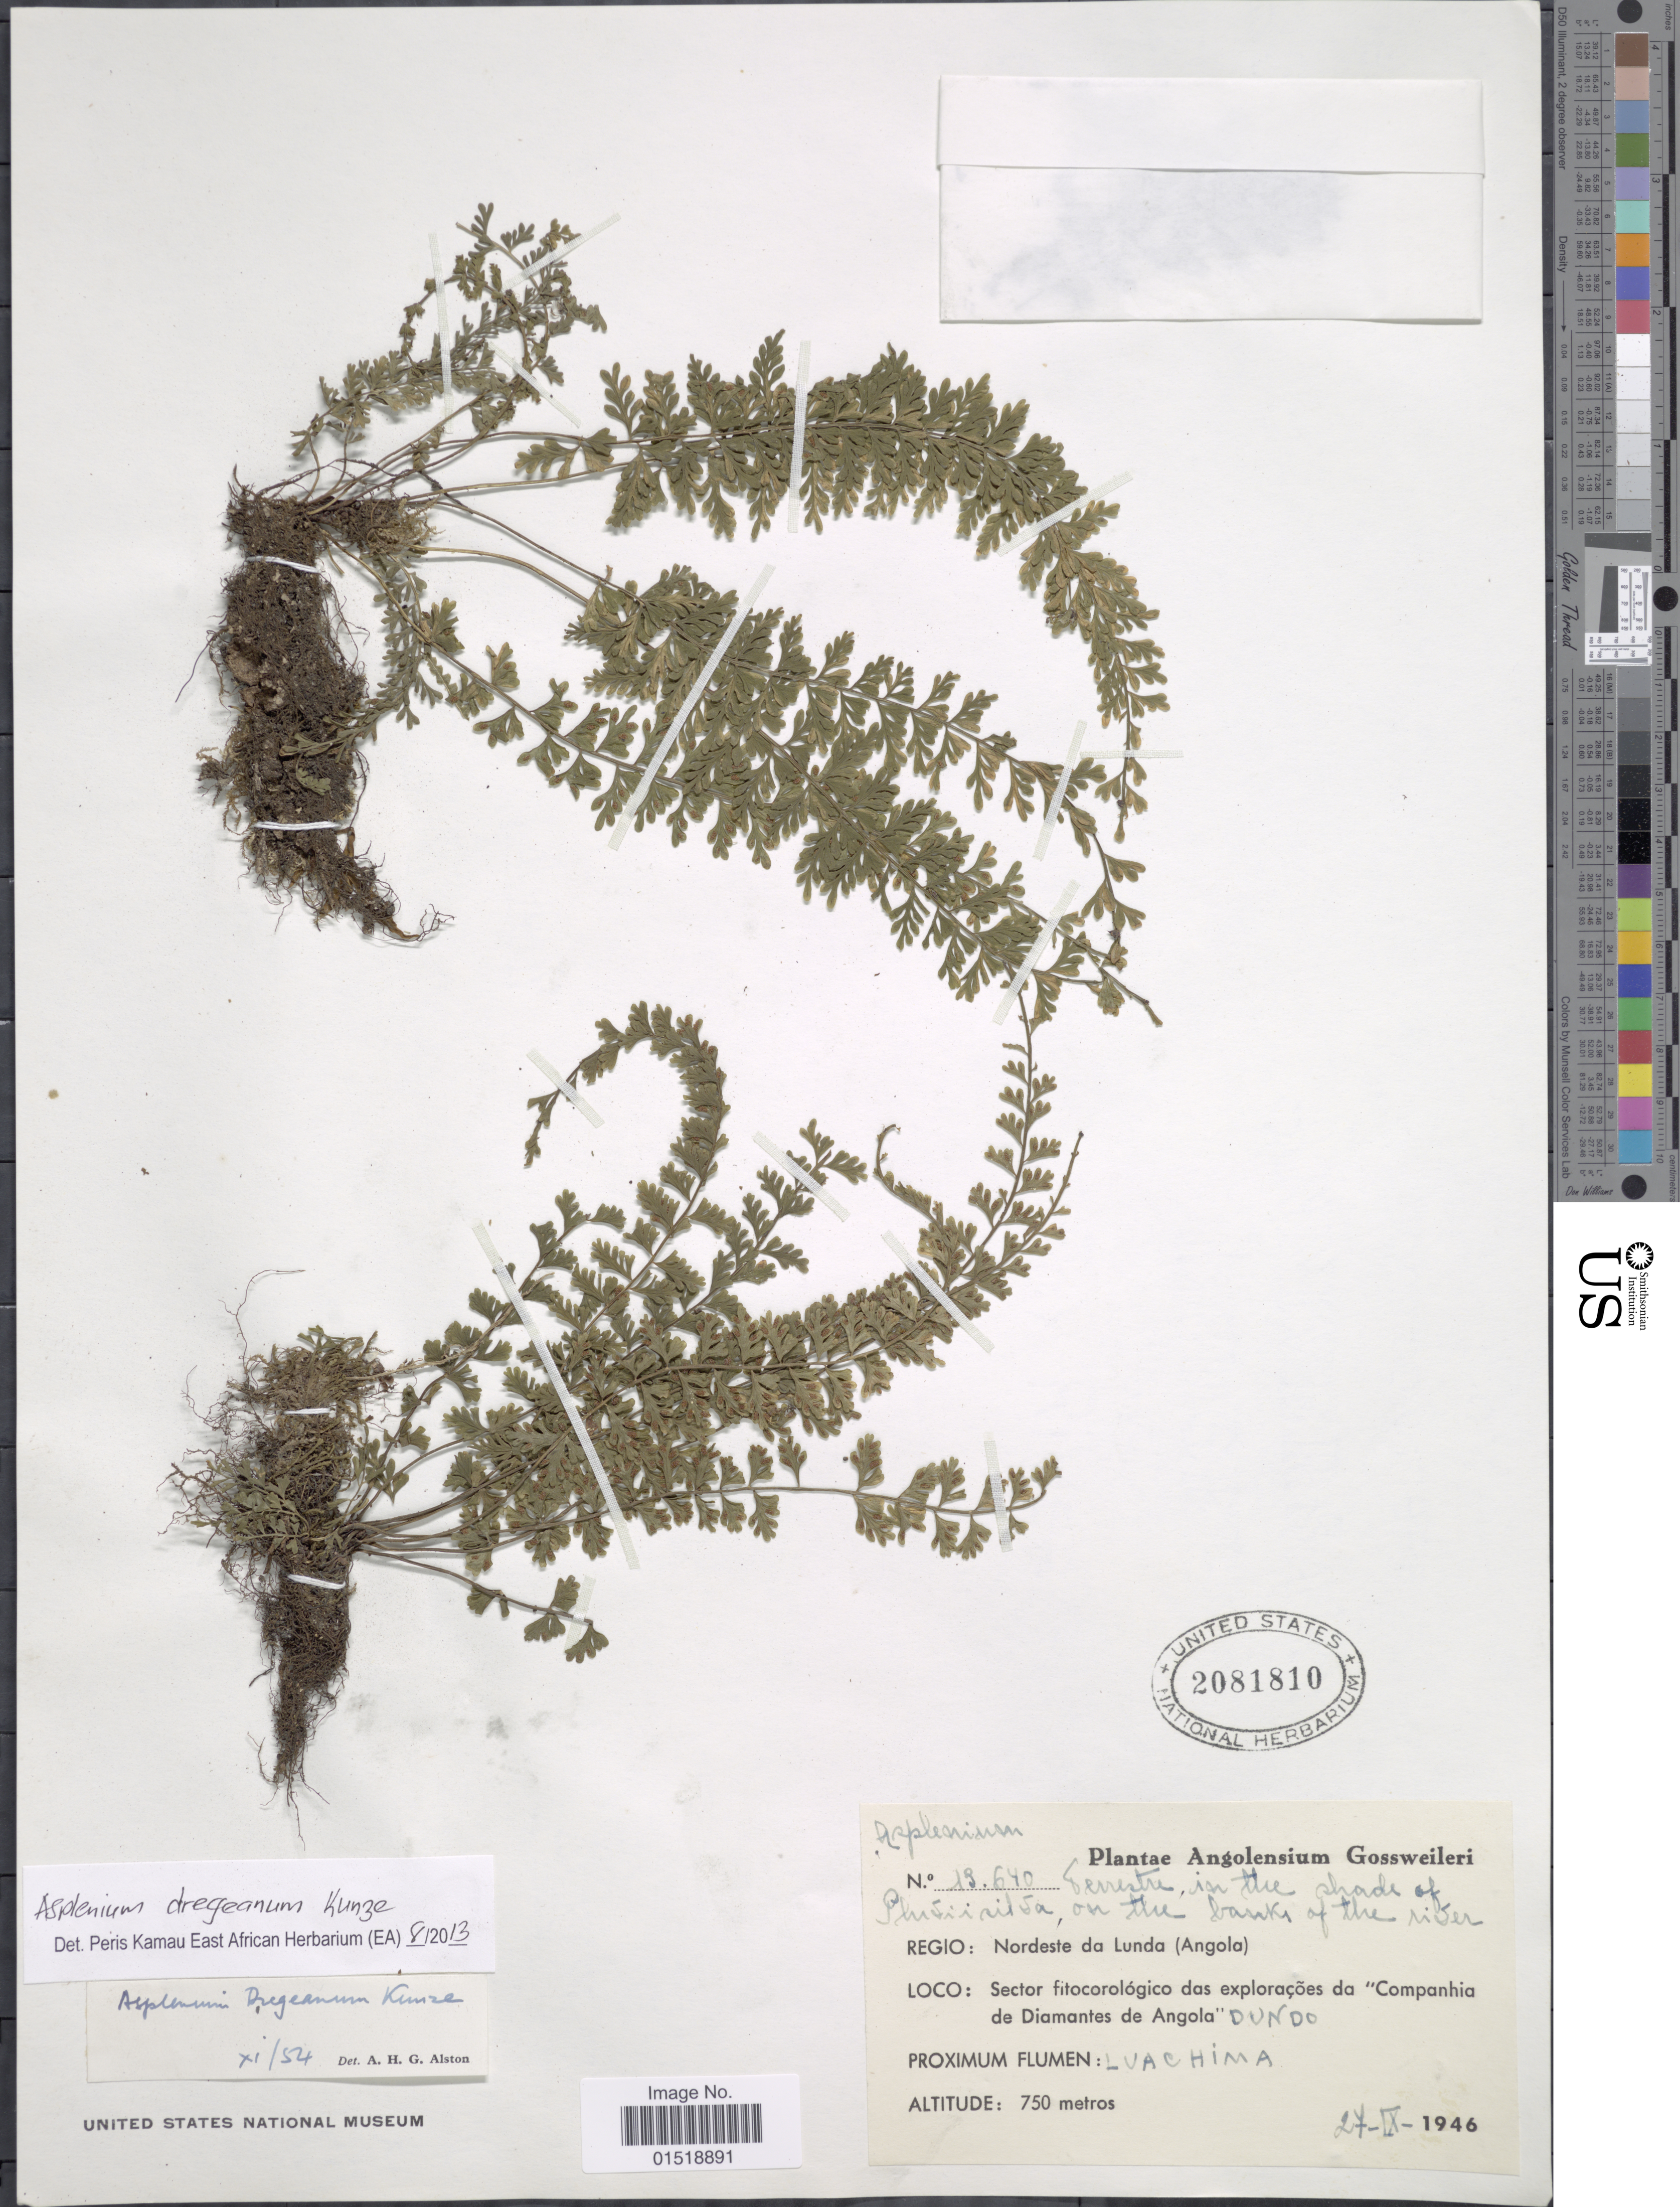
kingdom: Plantae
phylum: Tracheophyta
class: Polypodiopsida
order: Polypodiales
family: Aspleniaceae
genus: Asplenium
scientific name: Asplenium dregeanum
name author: Kunze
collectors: -. Gossweiler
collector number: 13640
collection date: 1946-09-27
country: Angola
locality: Regio: Nordeste da Lunda (Angola). Sector fitocorológico das explorações da "Companhia de Diamantes de Angola", Dundo. Proximum Flumen: Luachima.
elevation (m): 750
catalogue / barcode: US 2081810